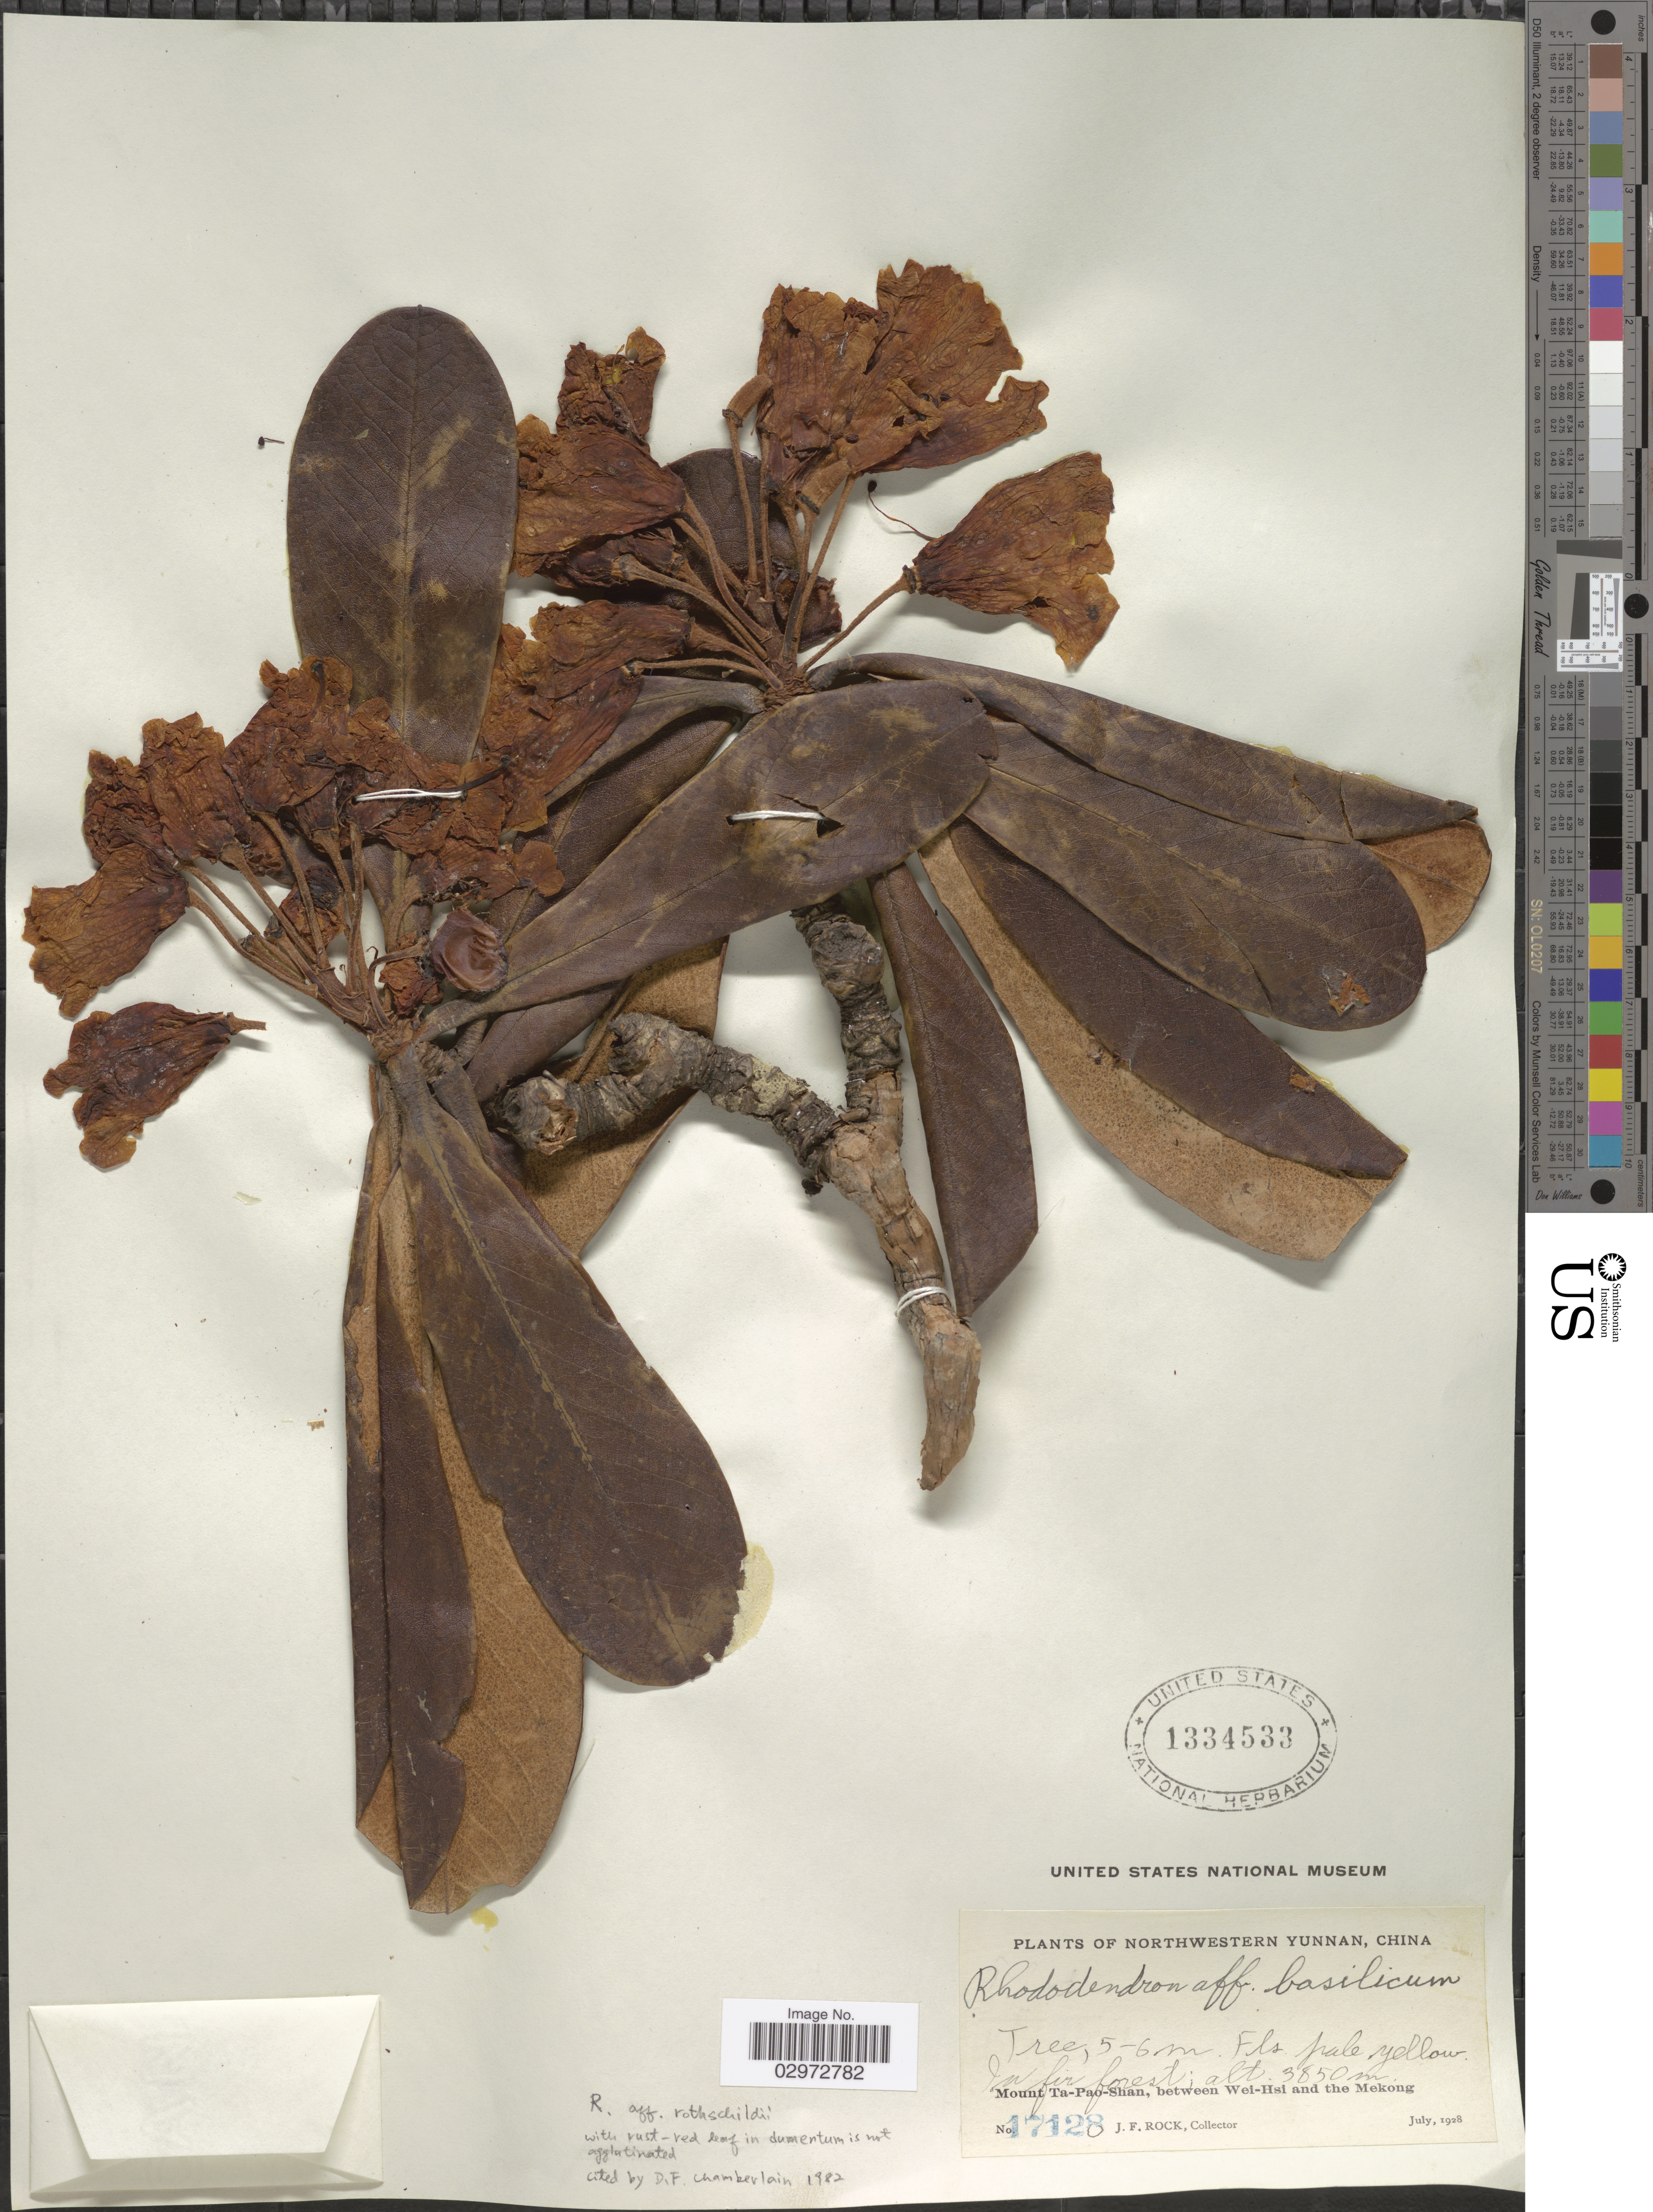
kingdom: Plantae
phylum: Tracheophyta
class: Magnoliopsida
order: Ericales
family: Ericaceae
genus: Rhododendron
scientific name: Rhododendron rothschildii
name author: Davidian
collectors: J. Rock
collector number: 17128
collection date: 1928-07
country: China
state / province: Yunnan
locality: Northwestern Yunnan. Mount Ta-Pao-Shan, between Wei-Hsi and the Mekong.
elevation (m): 3850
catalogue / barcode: US 1334533